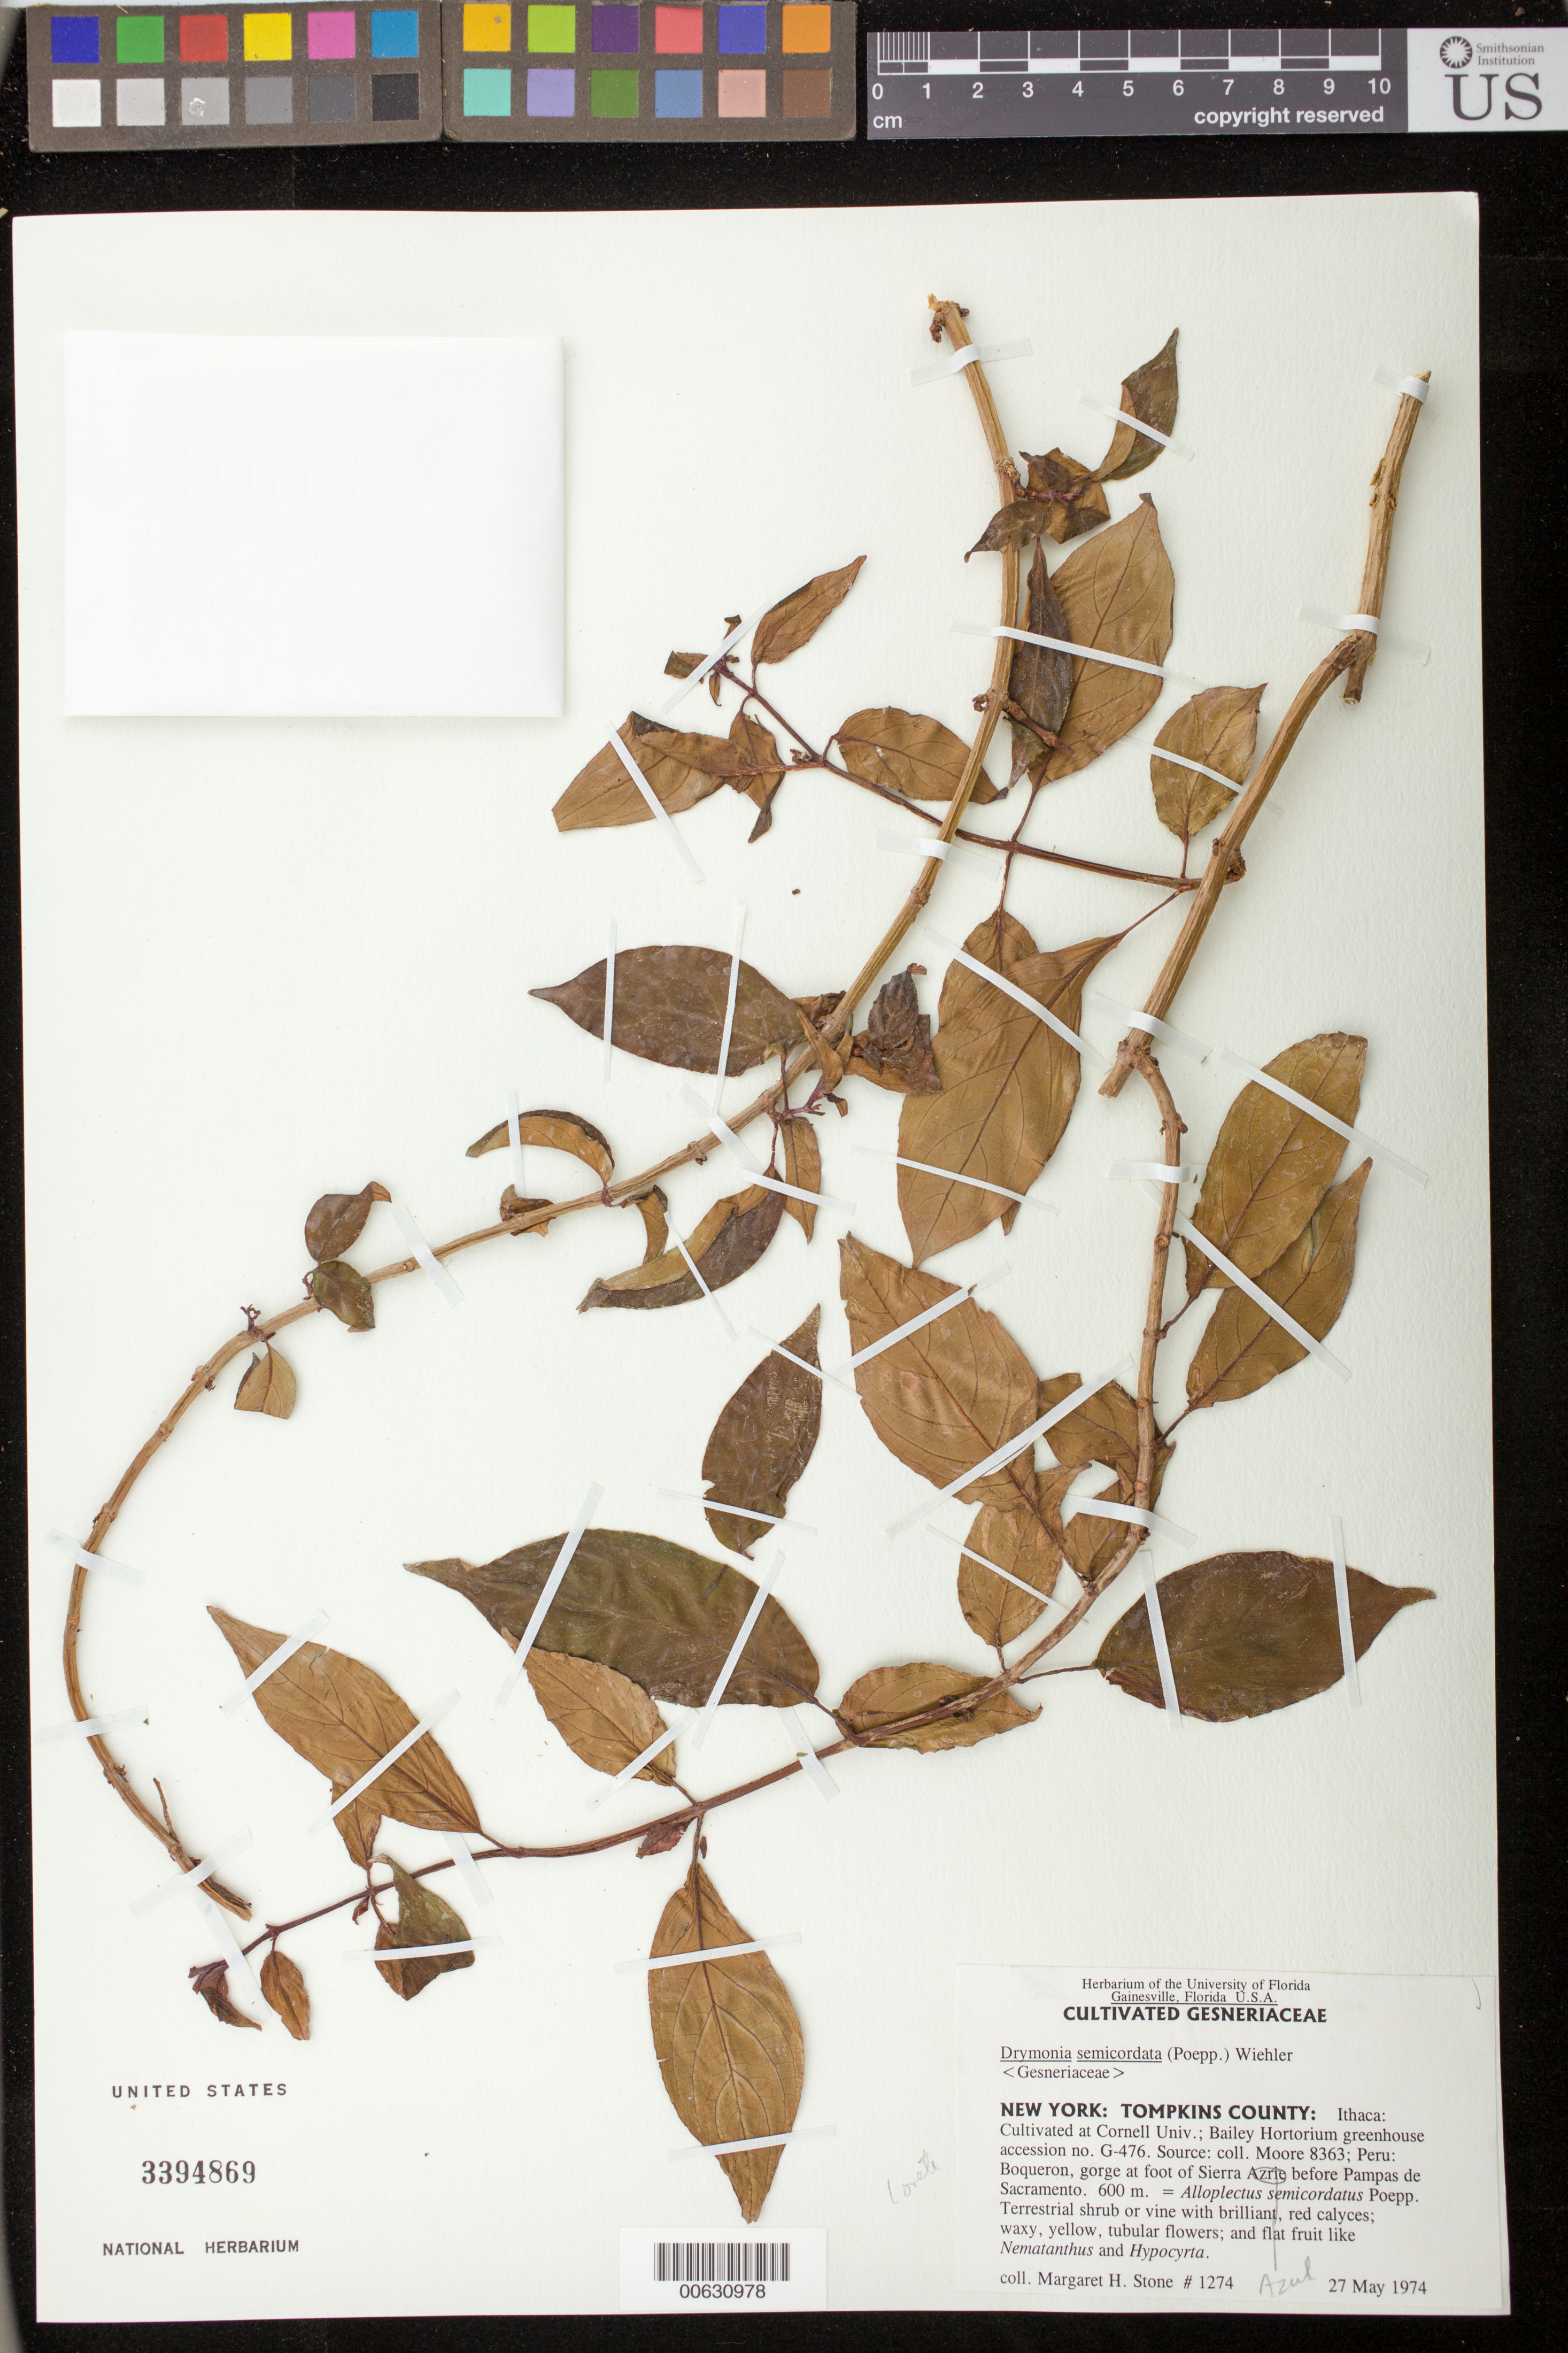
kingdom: Plantae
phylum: Tracheophyta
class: Magnoliopsida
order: Lamiales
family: Gesneriaceae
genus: Drymonia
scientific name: Drymonia semicordata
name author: (Poepp.) Wiehler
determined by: Skog, Laurence E.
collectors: M. Stone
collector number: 1274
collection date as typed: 27 May 1974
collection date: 1974-05-27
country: Peru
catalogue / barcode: US 3394869